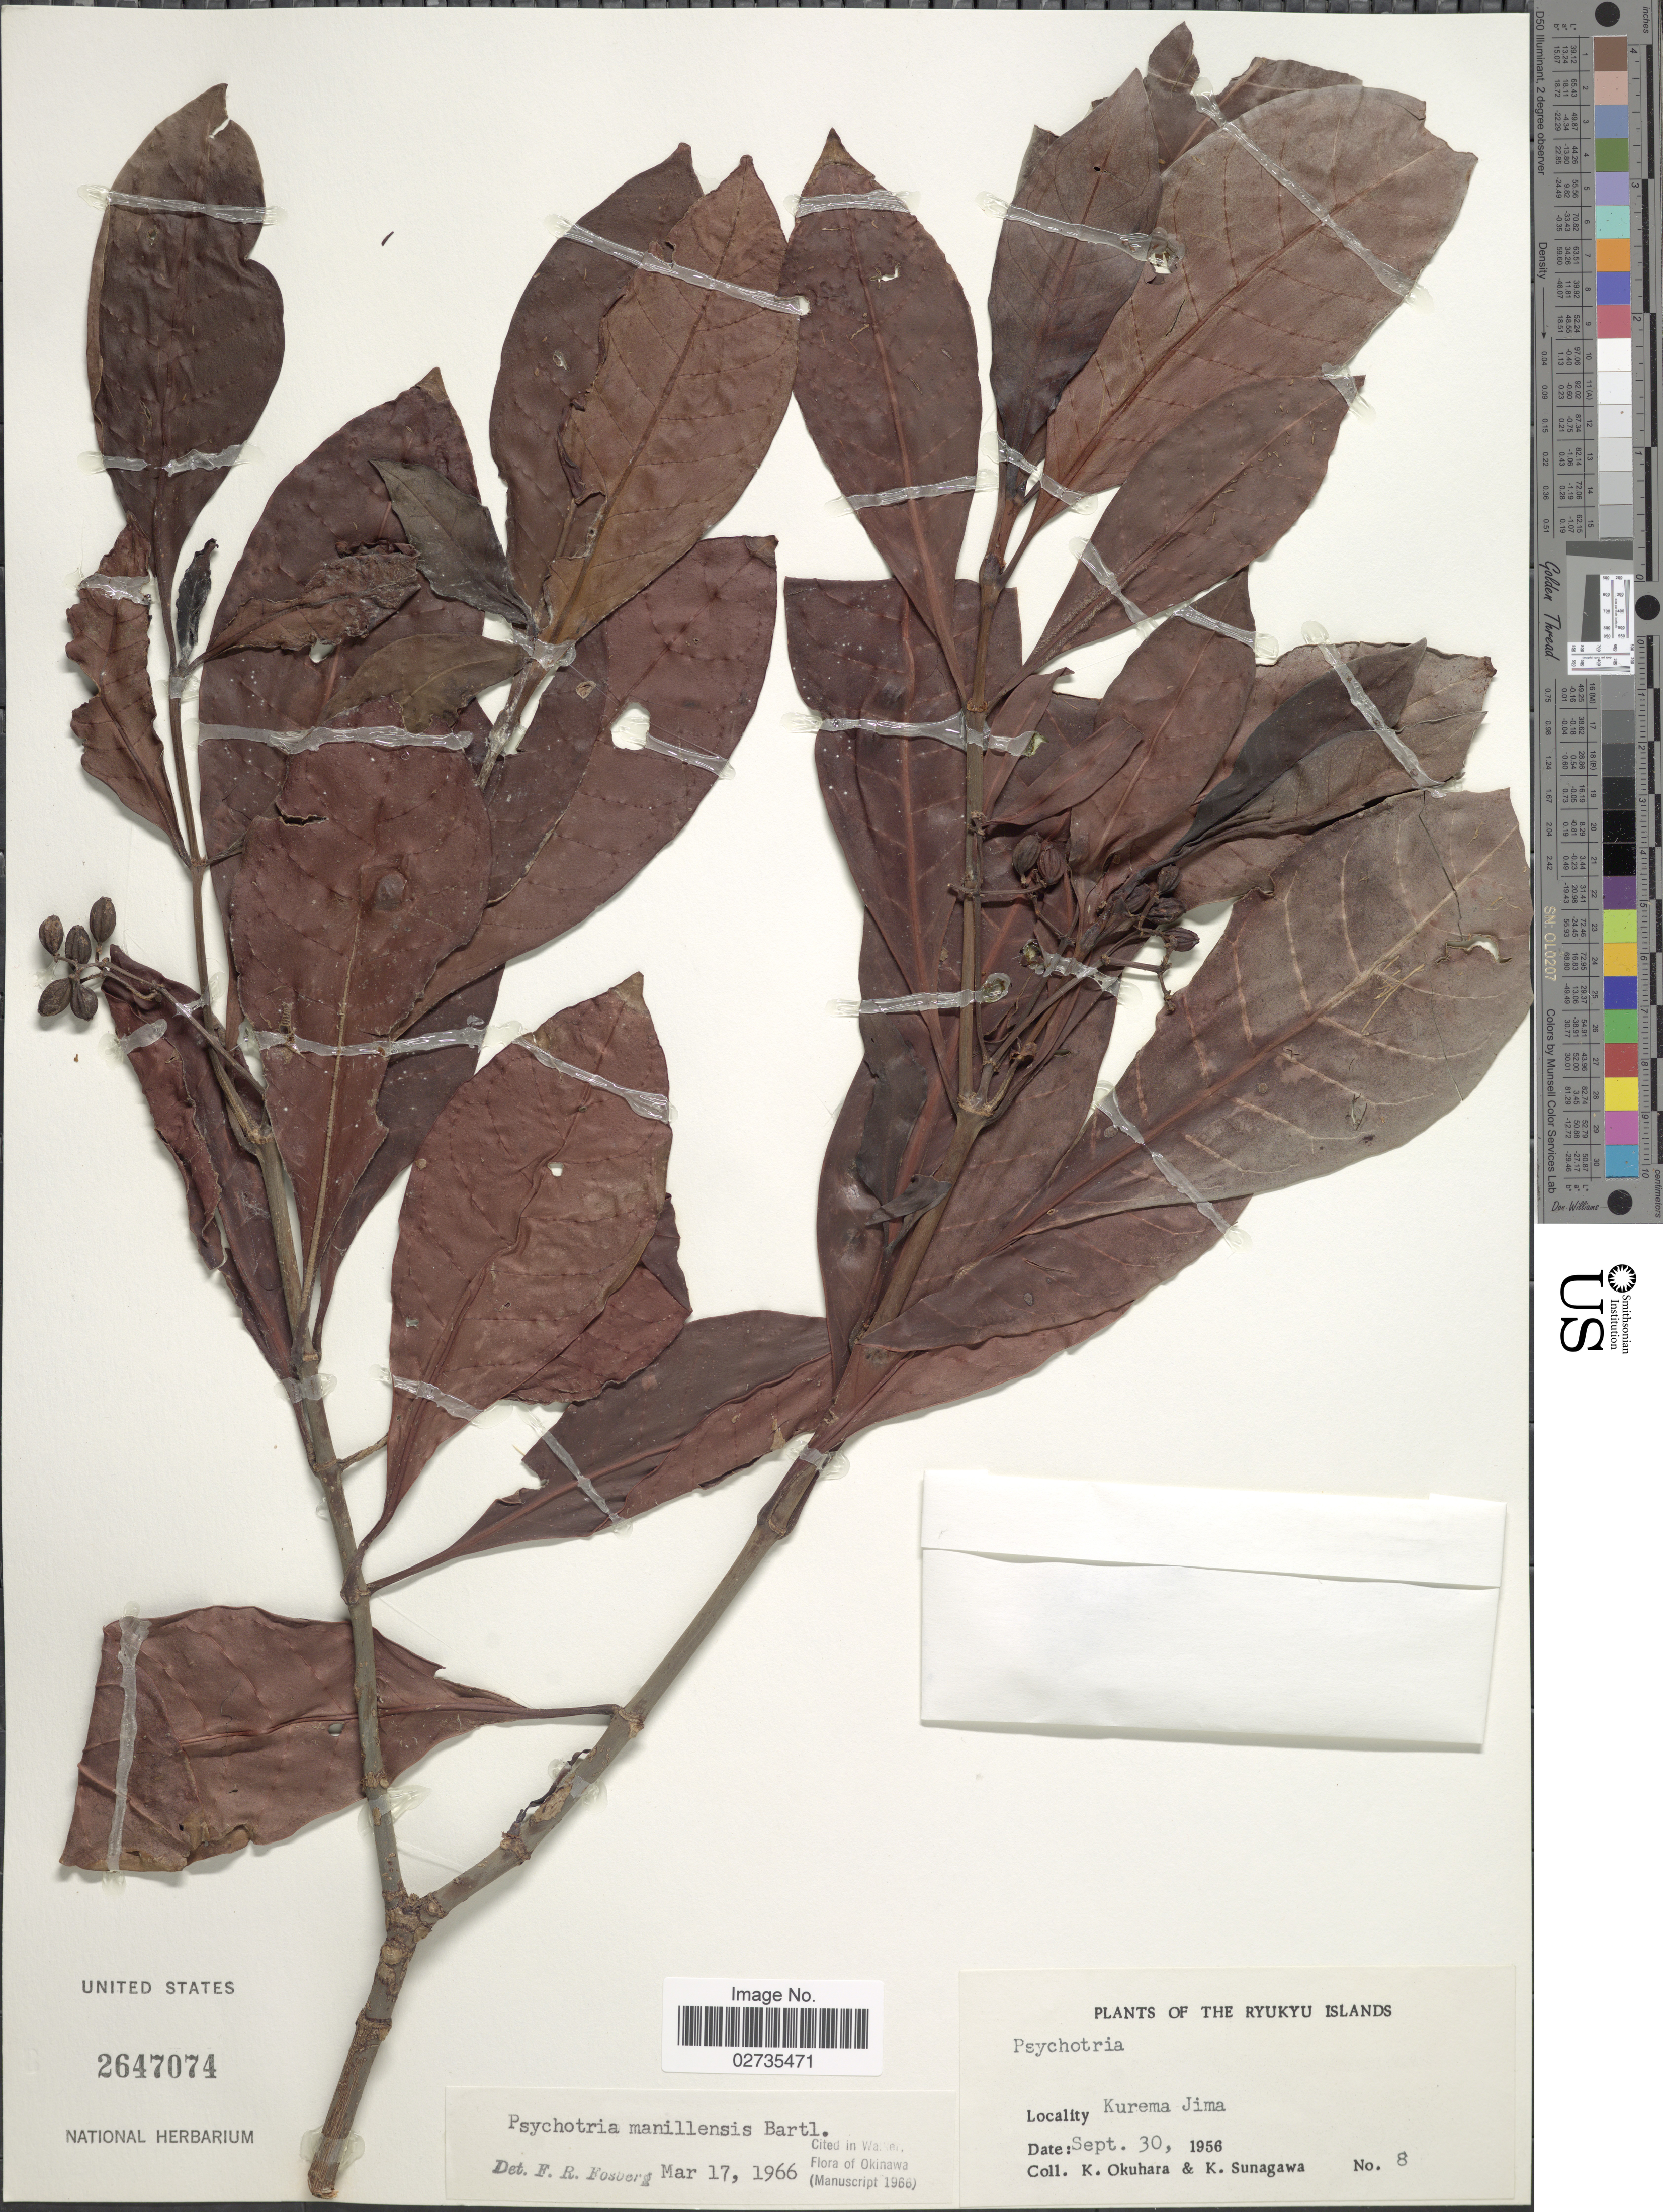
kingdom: Plantae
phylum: Tracheophyta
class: Magnoliopsida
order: Gentianales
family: Rubiaceae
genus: Psychotria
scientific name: Psychotria manillensis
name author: Bartl. ex DC.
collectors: K. Okuhara & K. Sunagawa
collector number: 8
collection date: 1956-09-30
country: Japan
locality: Ryukyu Islands. Kurema Jima.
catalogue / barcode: US 2647074